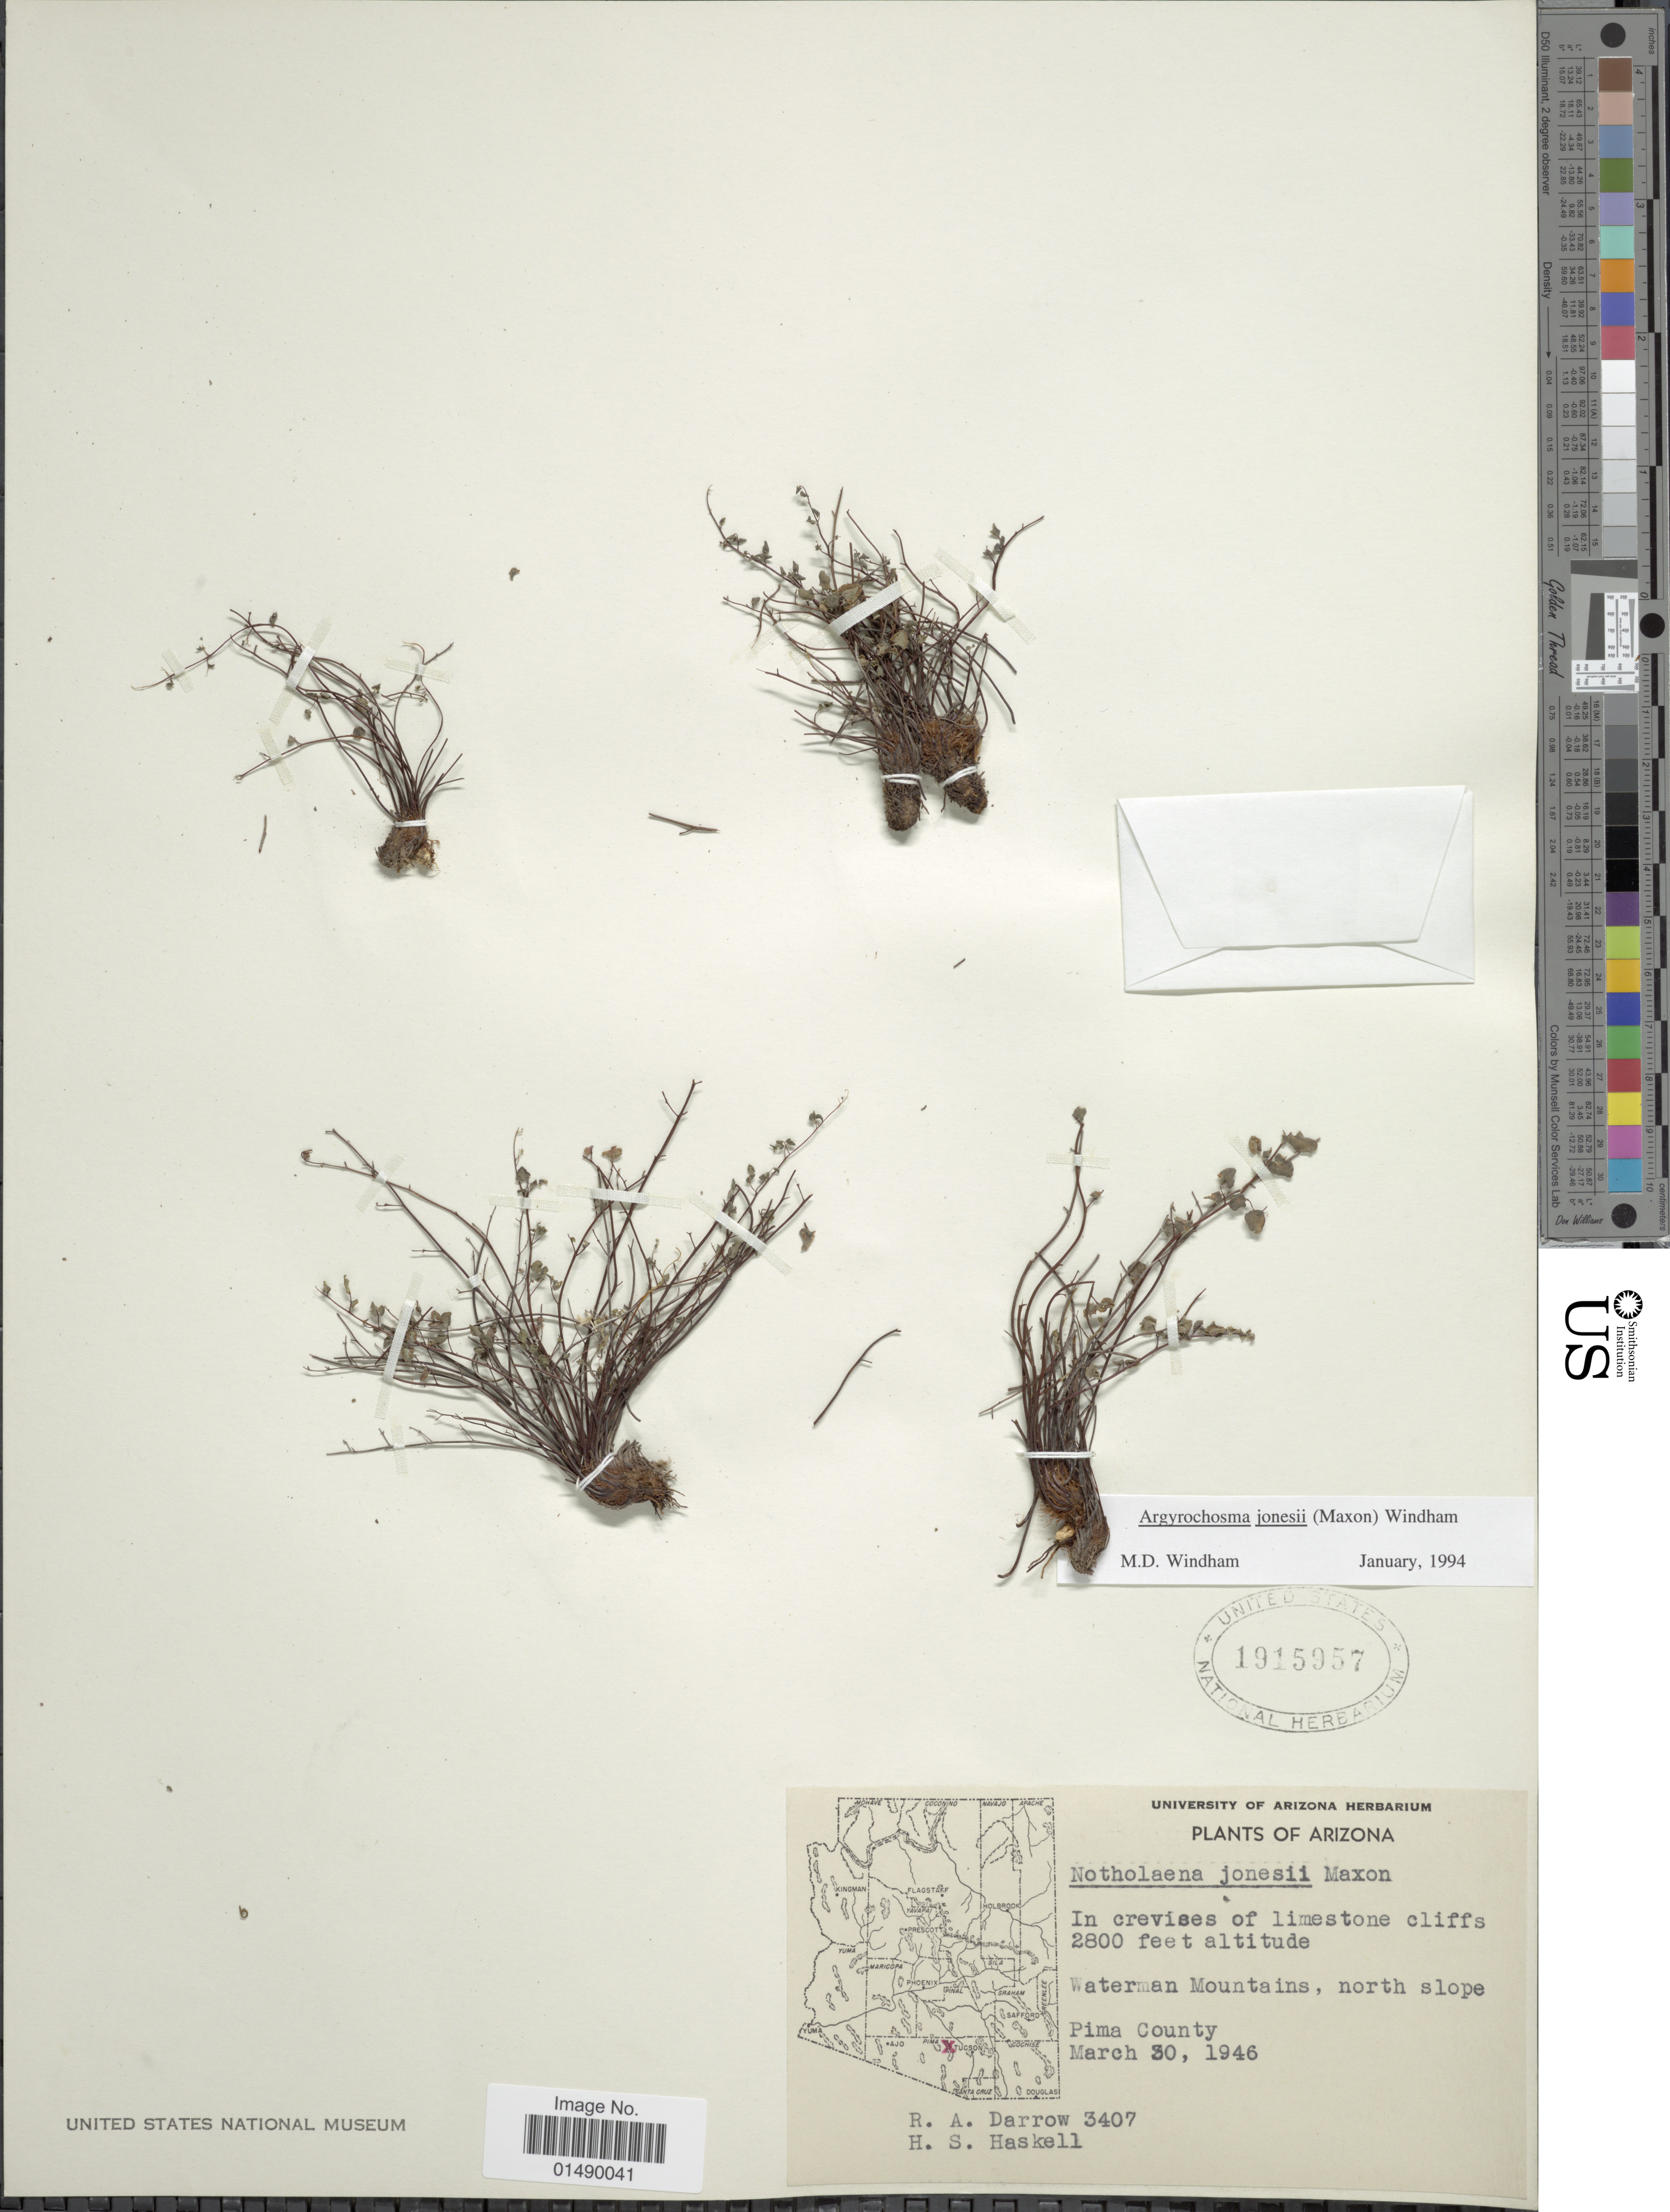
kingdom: Plantae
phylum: Tracheophyta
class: Polypodiopsida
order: Polypodiales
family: Pteridaceae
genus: Argyrochosma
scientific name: Argyrochosma jonesii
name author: (Maxon) Windham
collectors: R. A. Darrow & H. Haskell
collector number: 3407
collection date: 1946-03-30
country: United States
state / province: Arizona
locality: Arizona, Waterman Mountains, north slope, Pima County.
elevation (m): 853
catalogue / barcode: US 1915957